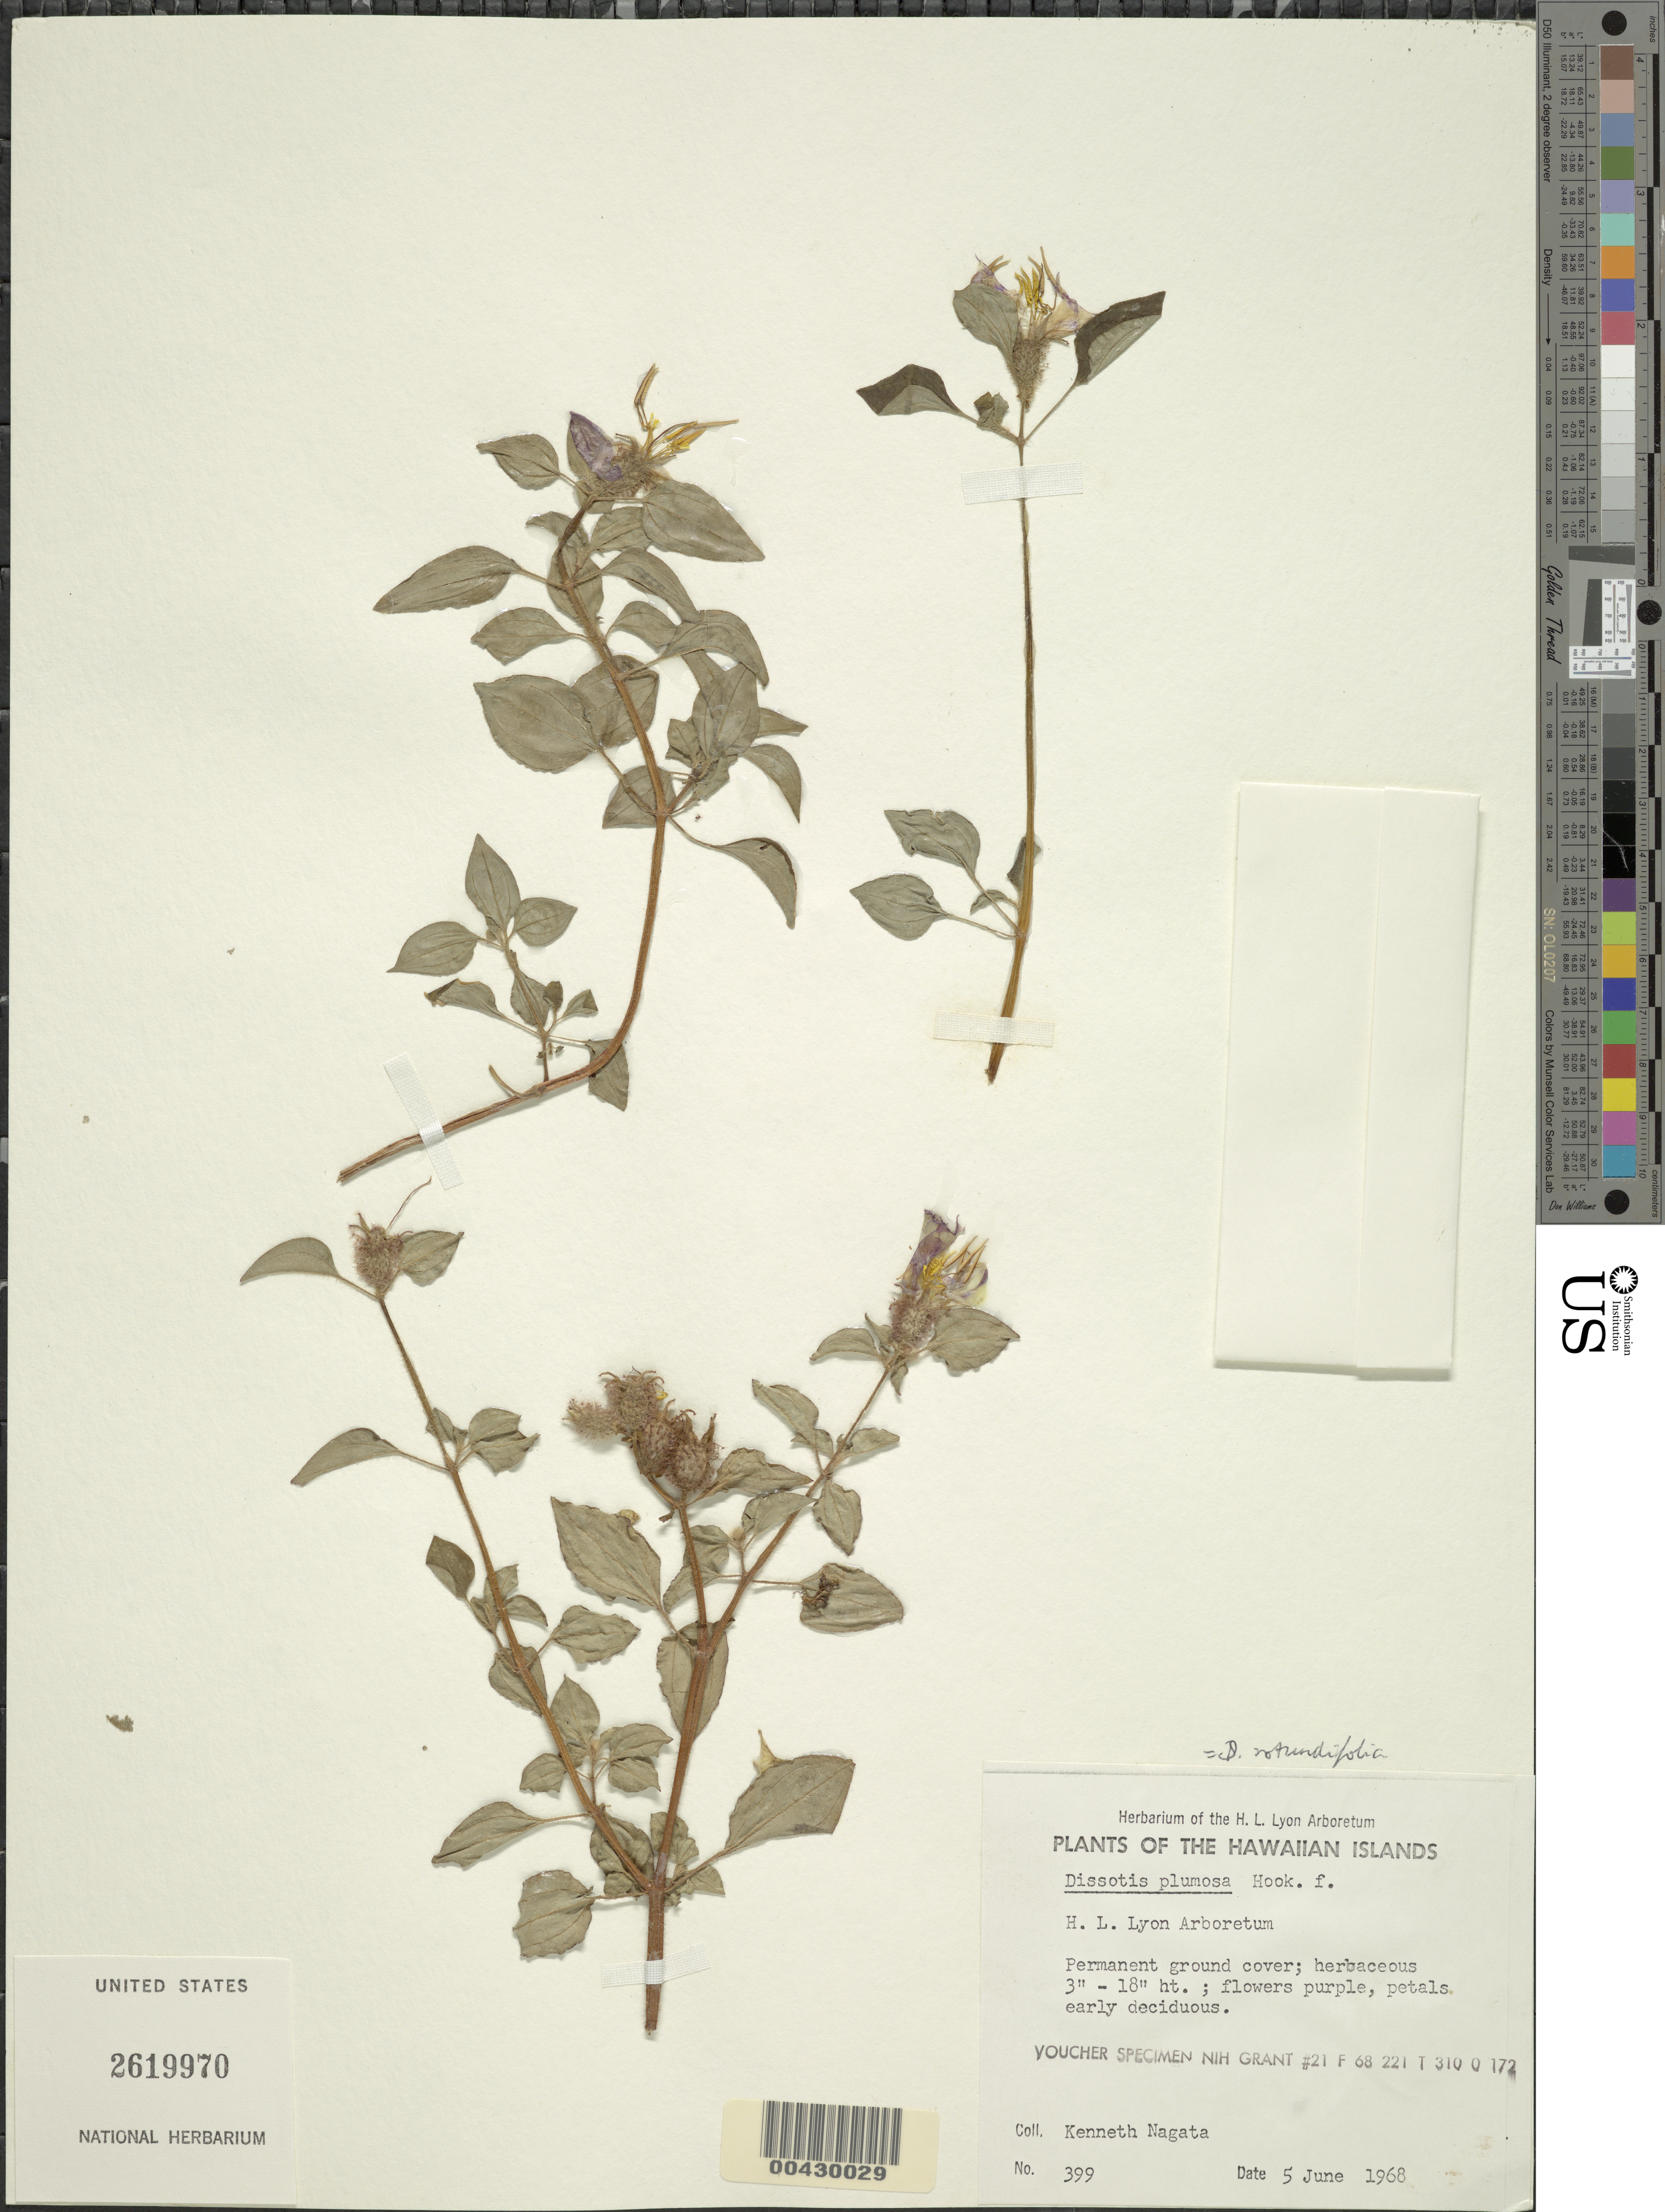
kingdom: Plantae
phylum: Tracheophyta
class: Magnoliopsida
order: Myrtales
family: Melastomataceae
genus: Heterotis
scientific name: Heterotis rotundifolia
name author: (Sm.) Jacq.-Fél.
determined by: Wagner, W. L., (BOT), Smithsonian Institution - National Museum of Natural History (UNITED STATES)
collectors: K. Nagata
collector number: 399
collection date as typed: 5 Jun 1968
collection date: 1968-06-05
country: United States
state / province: Hawaii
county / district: Honolulu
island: Oahu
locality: H. L. Lyon Arboretum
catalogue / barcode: US 2619970